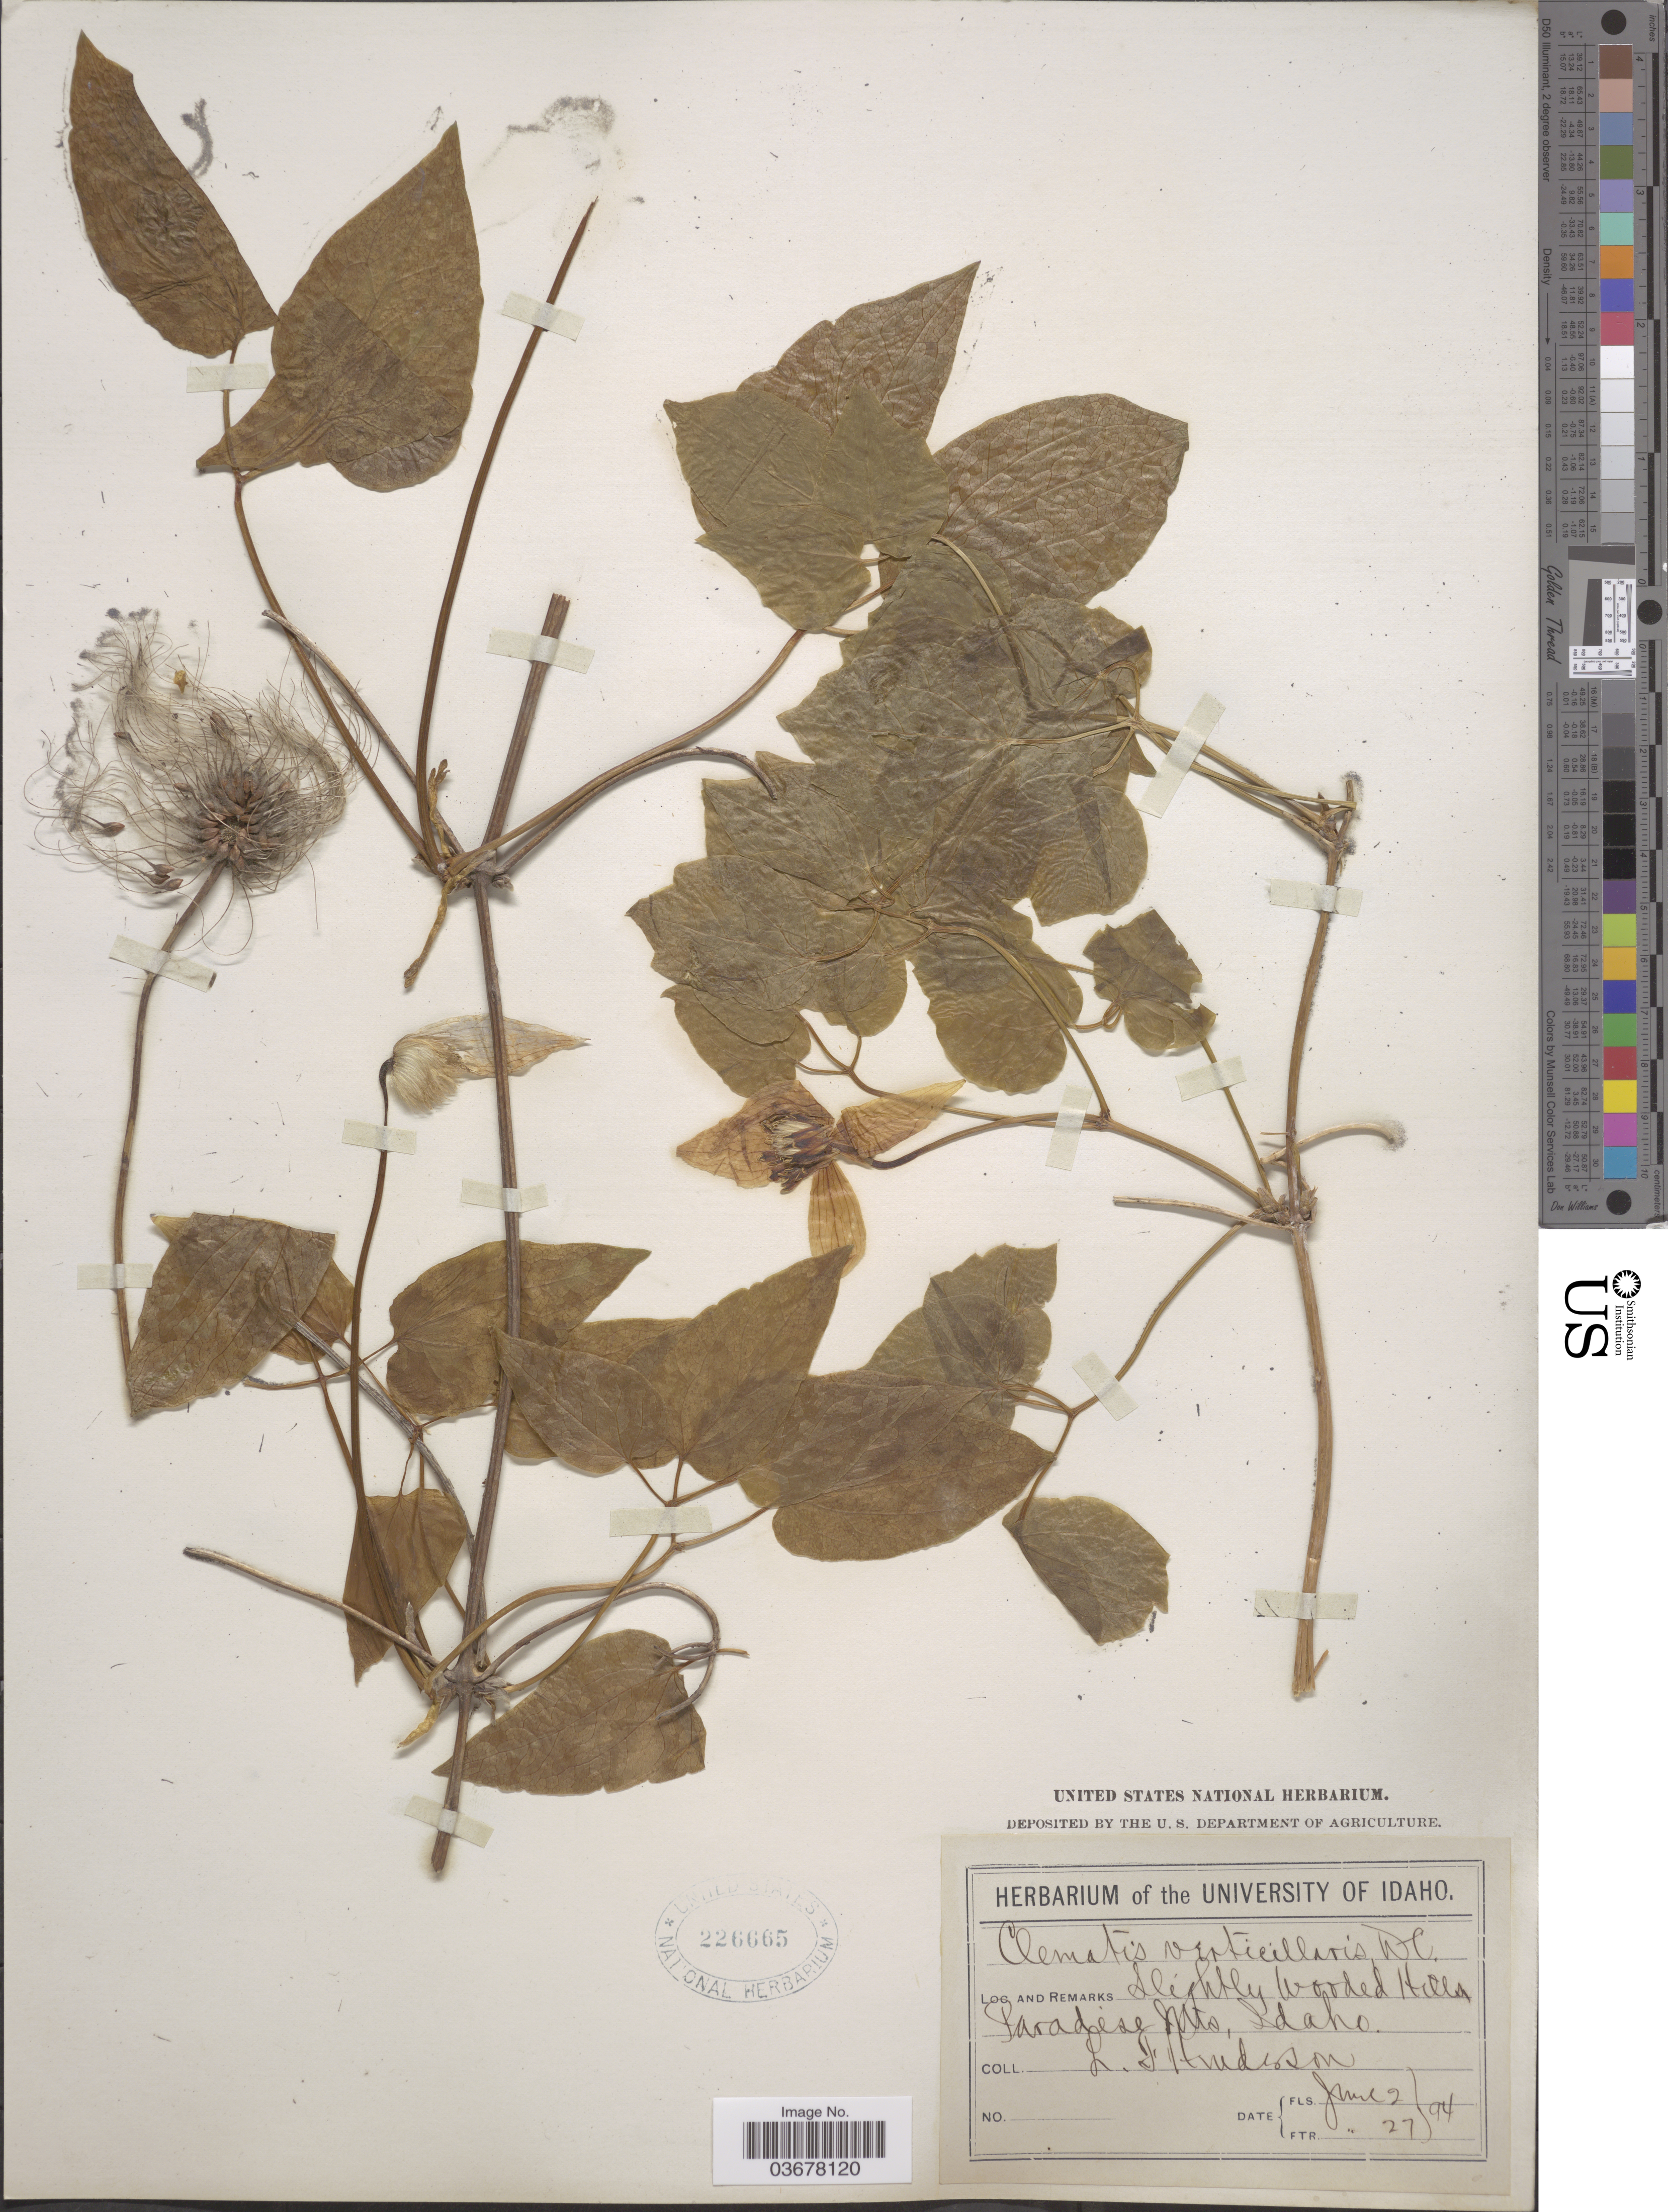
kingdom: Plantae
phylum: Tracheophyta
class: Magnoliopsida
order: Ranunculales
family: Ranunculaceae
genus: Clematis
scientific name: Clematis occidentalis var. grosseserrata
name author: (Rydb.) J.S. Pringle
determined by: Strong, M. T., (US), Smithsonian Institution - National Museum of Natural History (UNITED STATES)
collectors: L. Henderson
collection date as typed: Transcribed d/m/y: 2/6/94 to 27/6/94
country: United States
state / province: Idaho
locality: Slightly Wooded Hills. Paradise Mts.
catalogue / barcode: US 226665